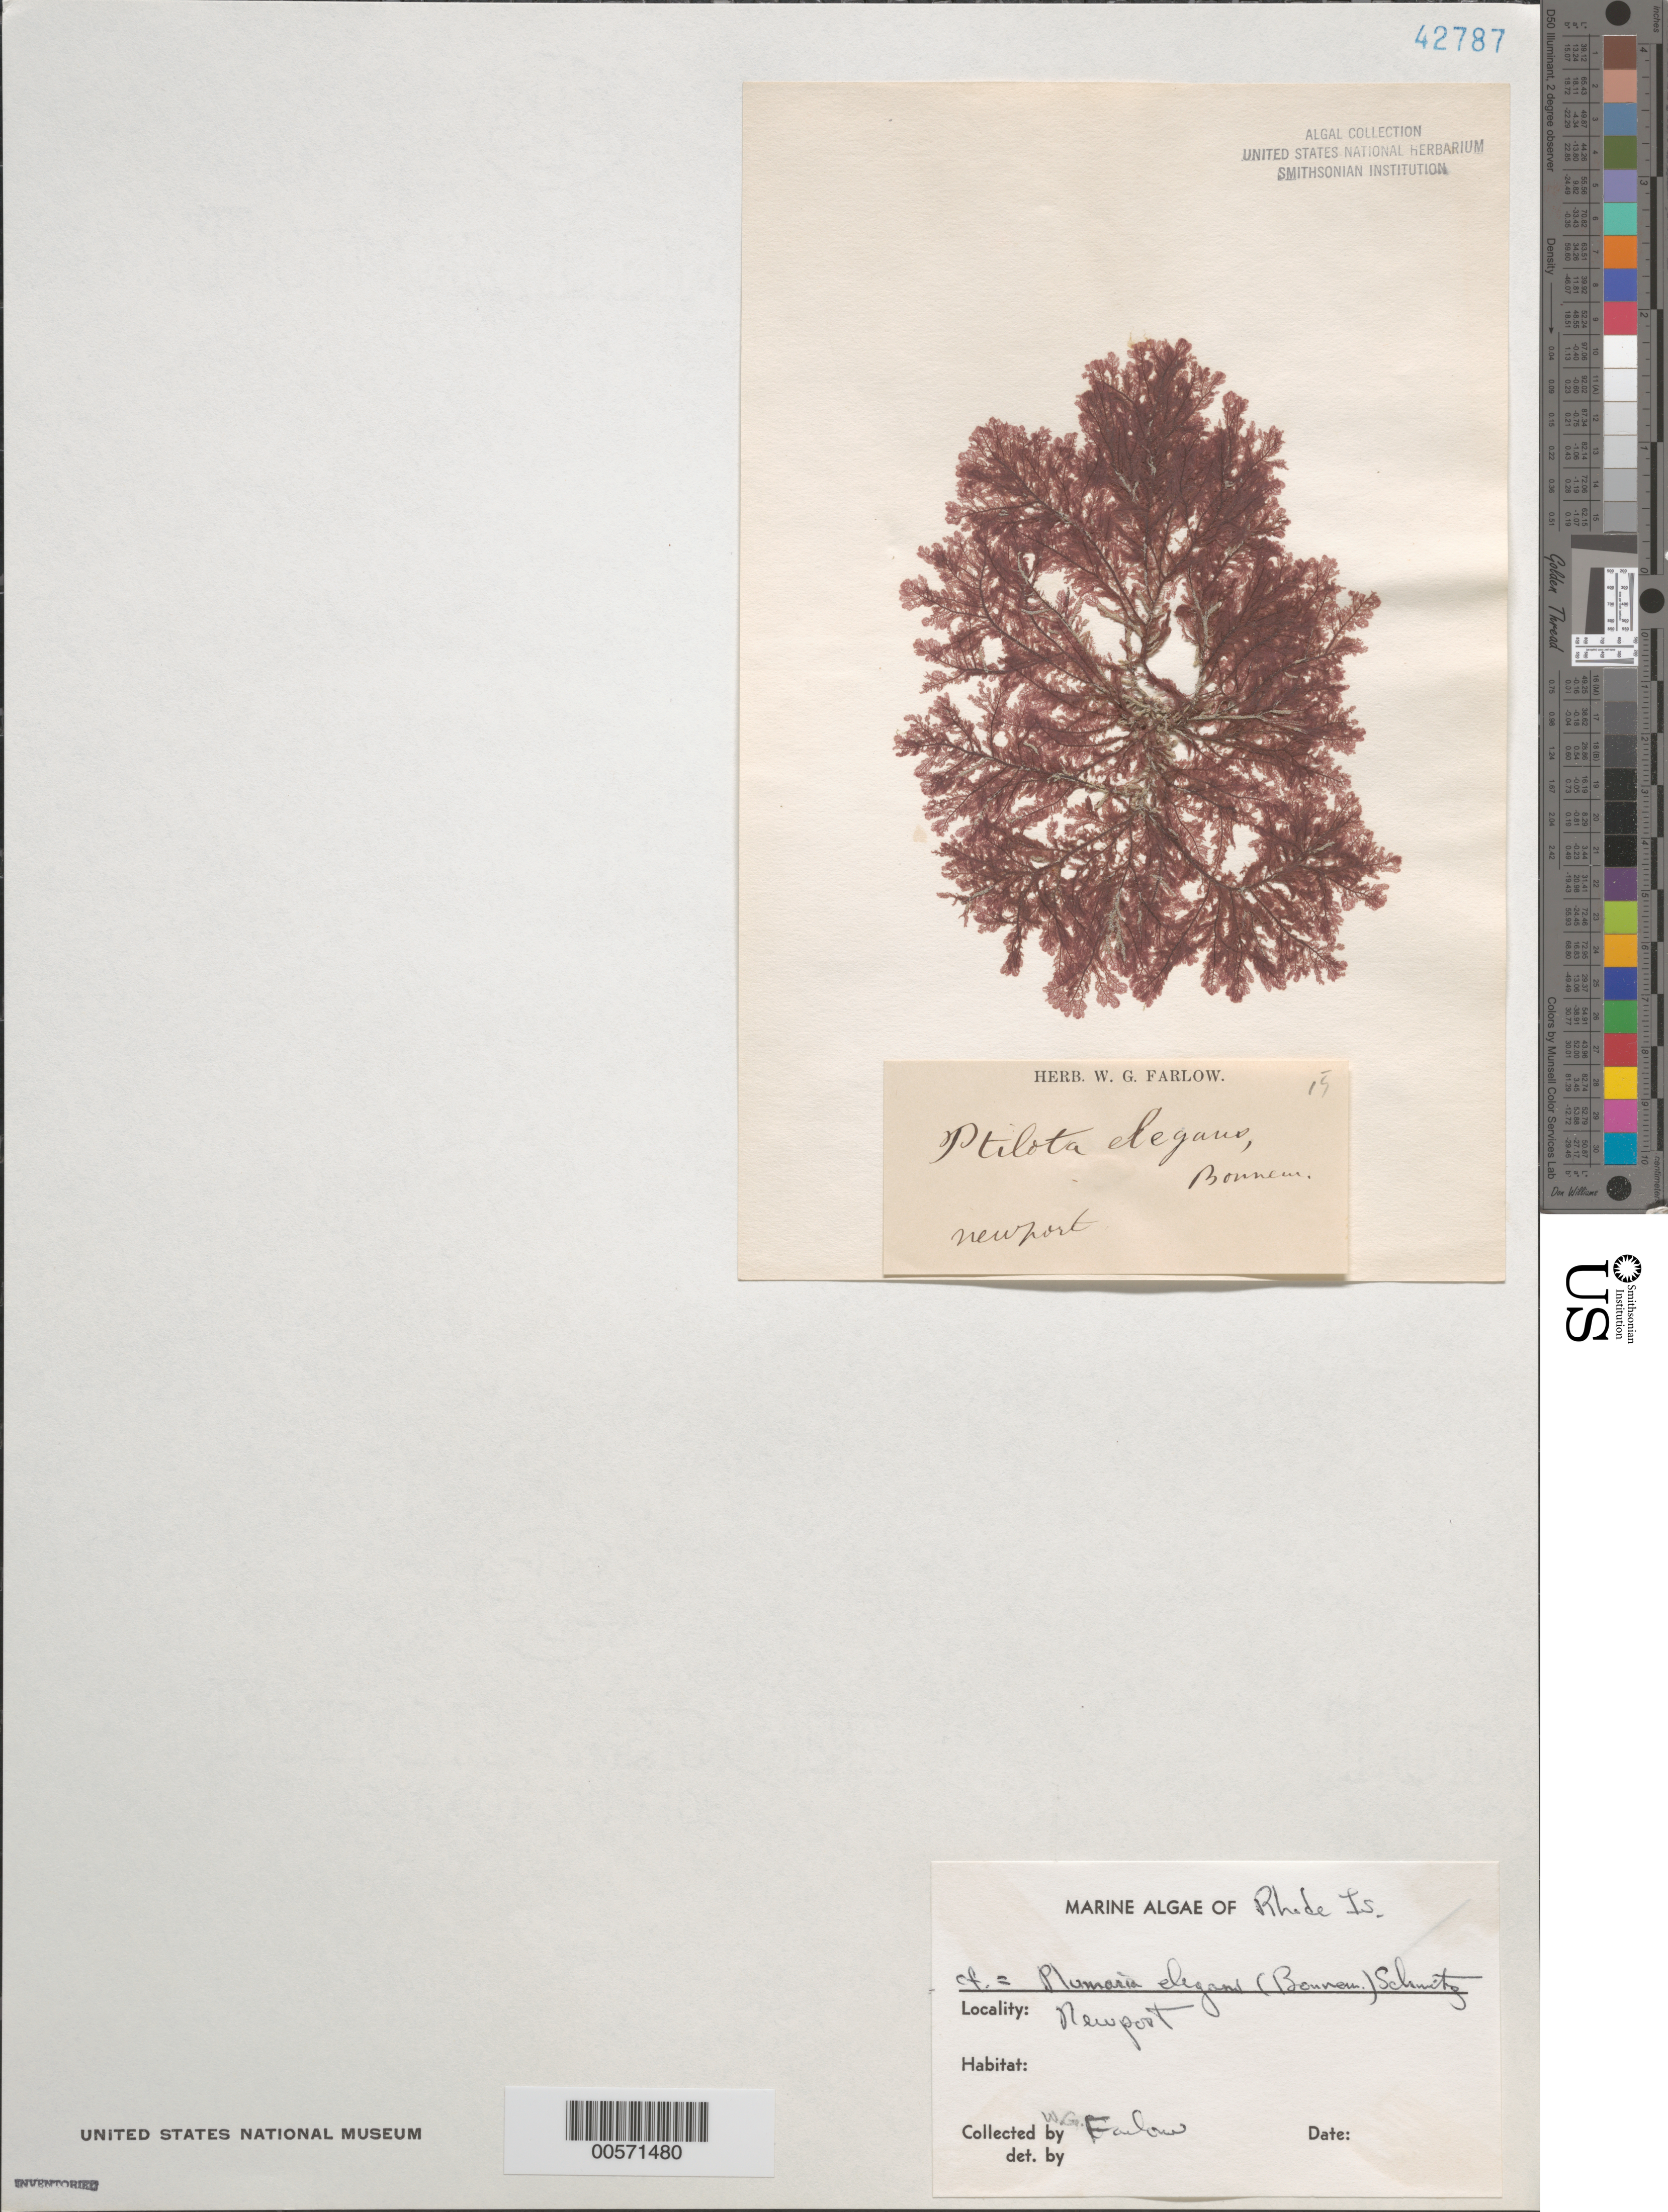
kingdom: Plantae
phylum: Rhodophyta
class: Florideophyceae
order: Ceramiales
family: Wrangeliaceae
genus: Plumaria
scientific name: Plumaria plumosa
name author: (Hudson) Kuntze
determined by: Algae name updating Project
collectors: W. G. Farlow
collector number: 15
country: United States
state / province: Rhode Island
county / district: Newport County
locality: Newport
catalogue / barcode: US 42787